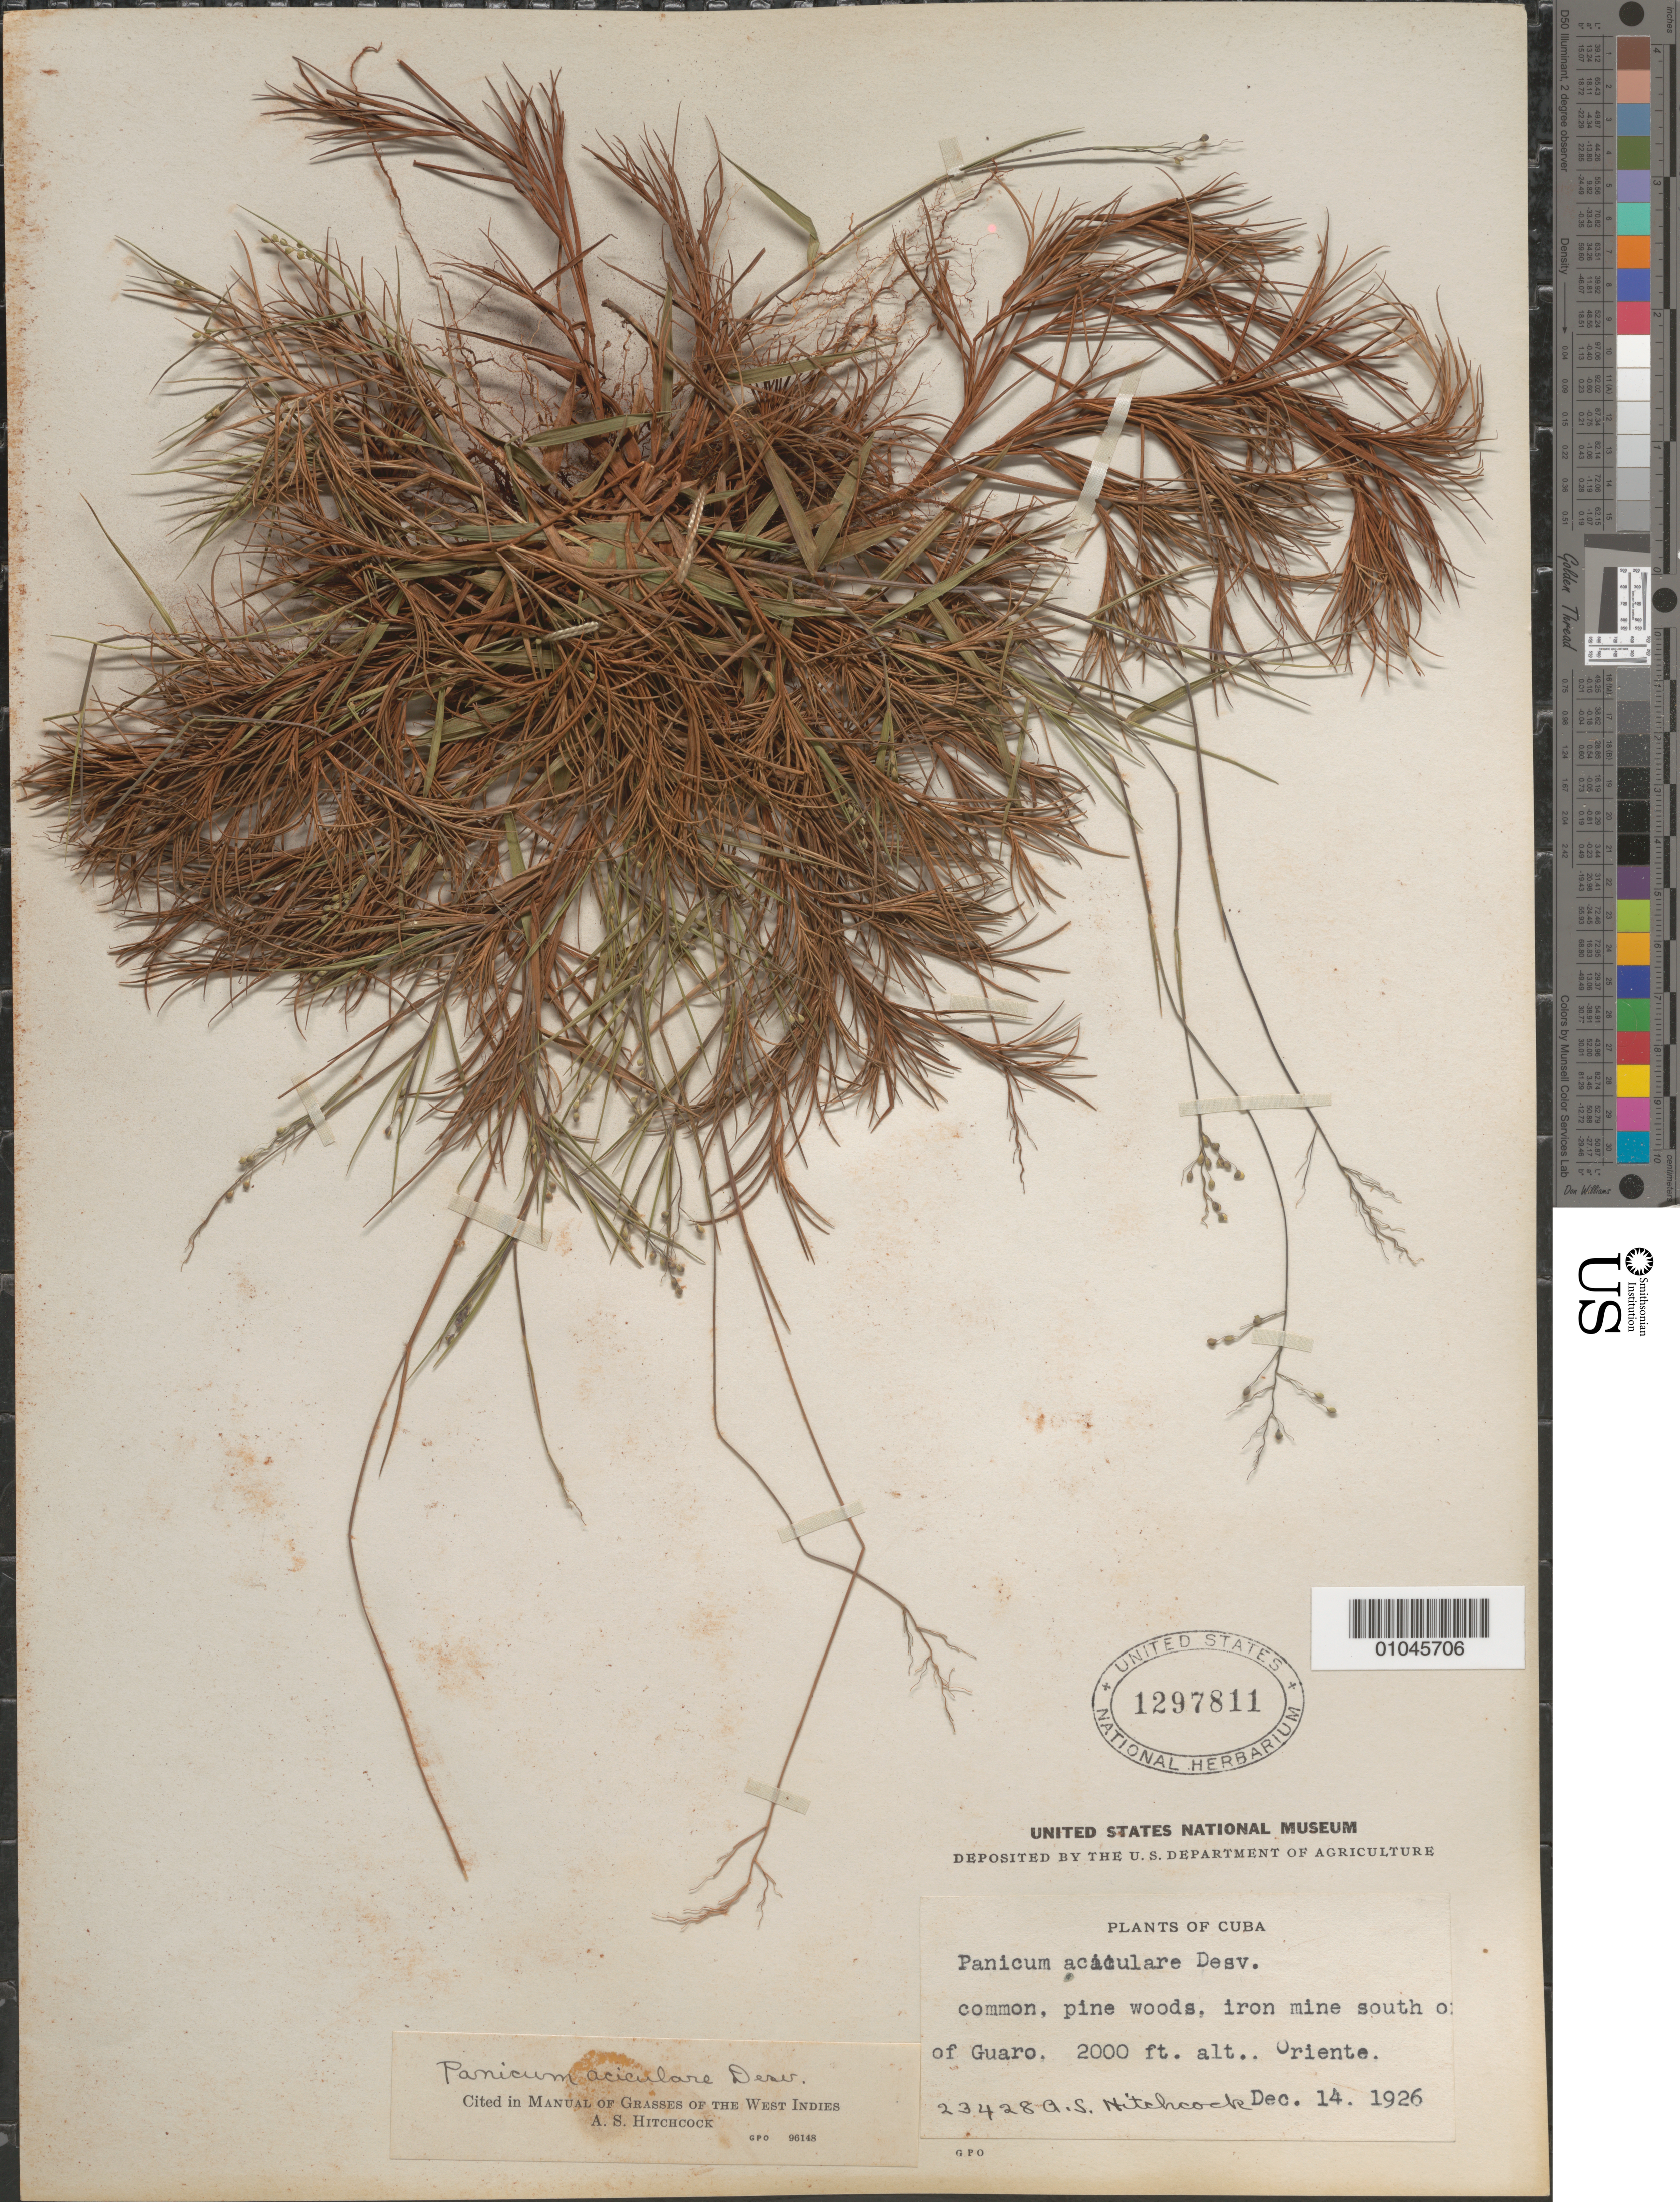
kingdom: Plantae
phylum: Tracheophyta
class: Liliopsida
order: Poales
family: Poaceae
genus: Panicum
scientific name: Panicum aciculare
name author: Desv. ex Poir.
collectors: A. S. Hitchcock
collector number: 23428a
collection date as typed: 14 Dec 1926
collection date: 1926-12-14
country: Cuba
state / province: Oriente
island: Cuba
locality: Common, pine woods, iron mine S of Guaro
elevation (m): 610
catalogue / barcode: US 1297811